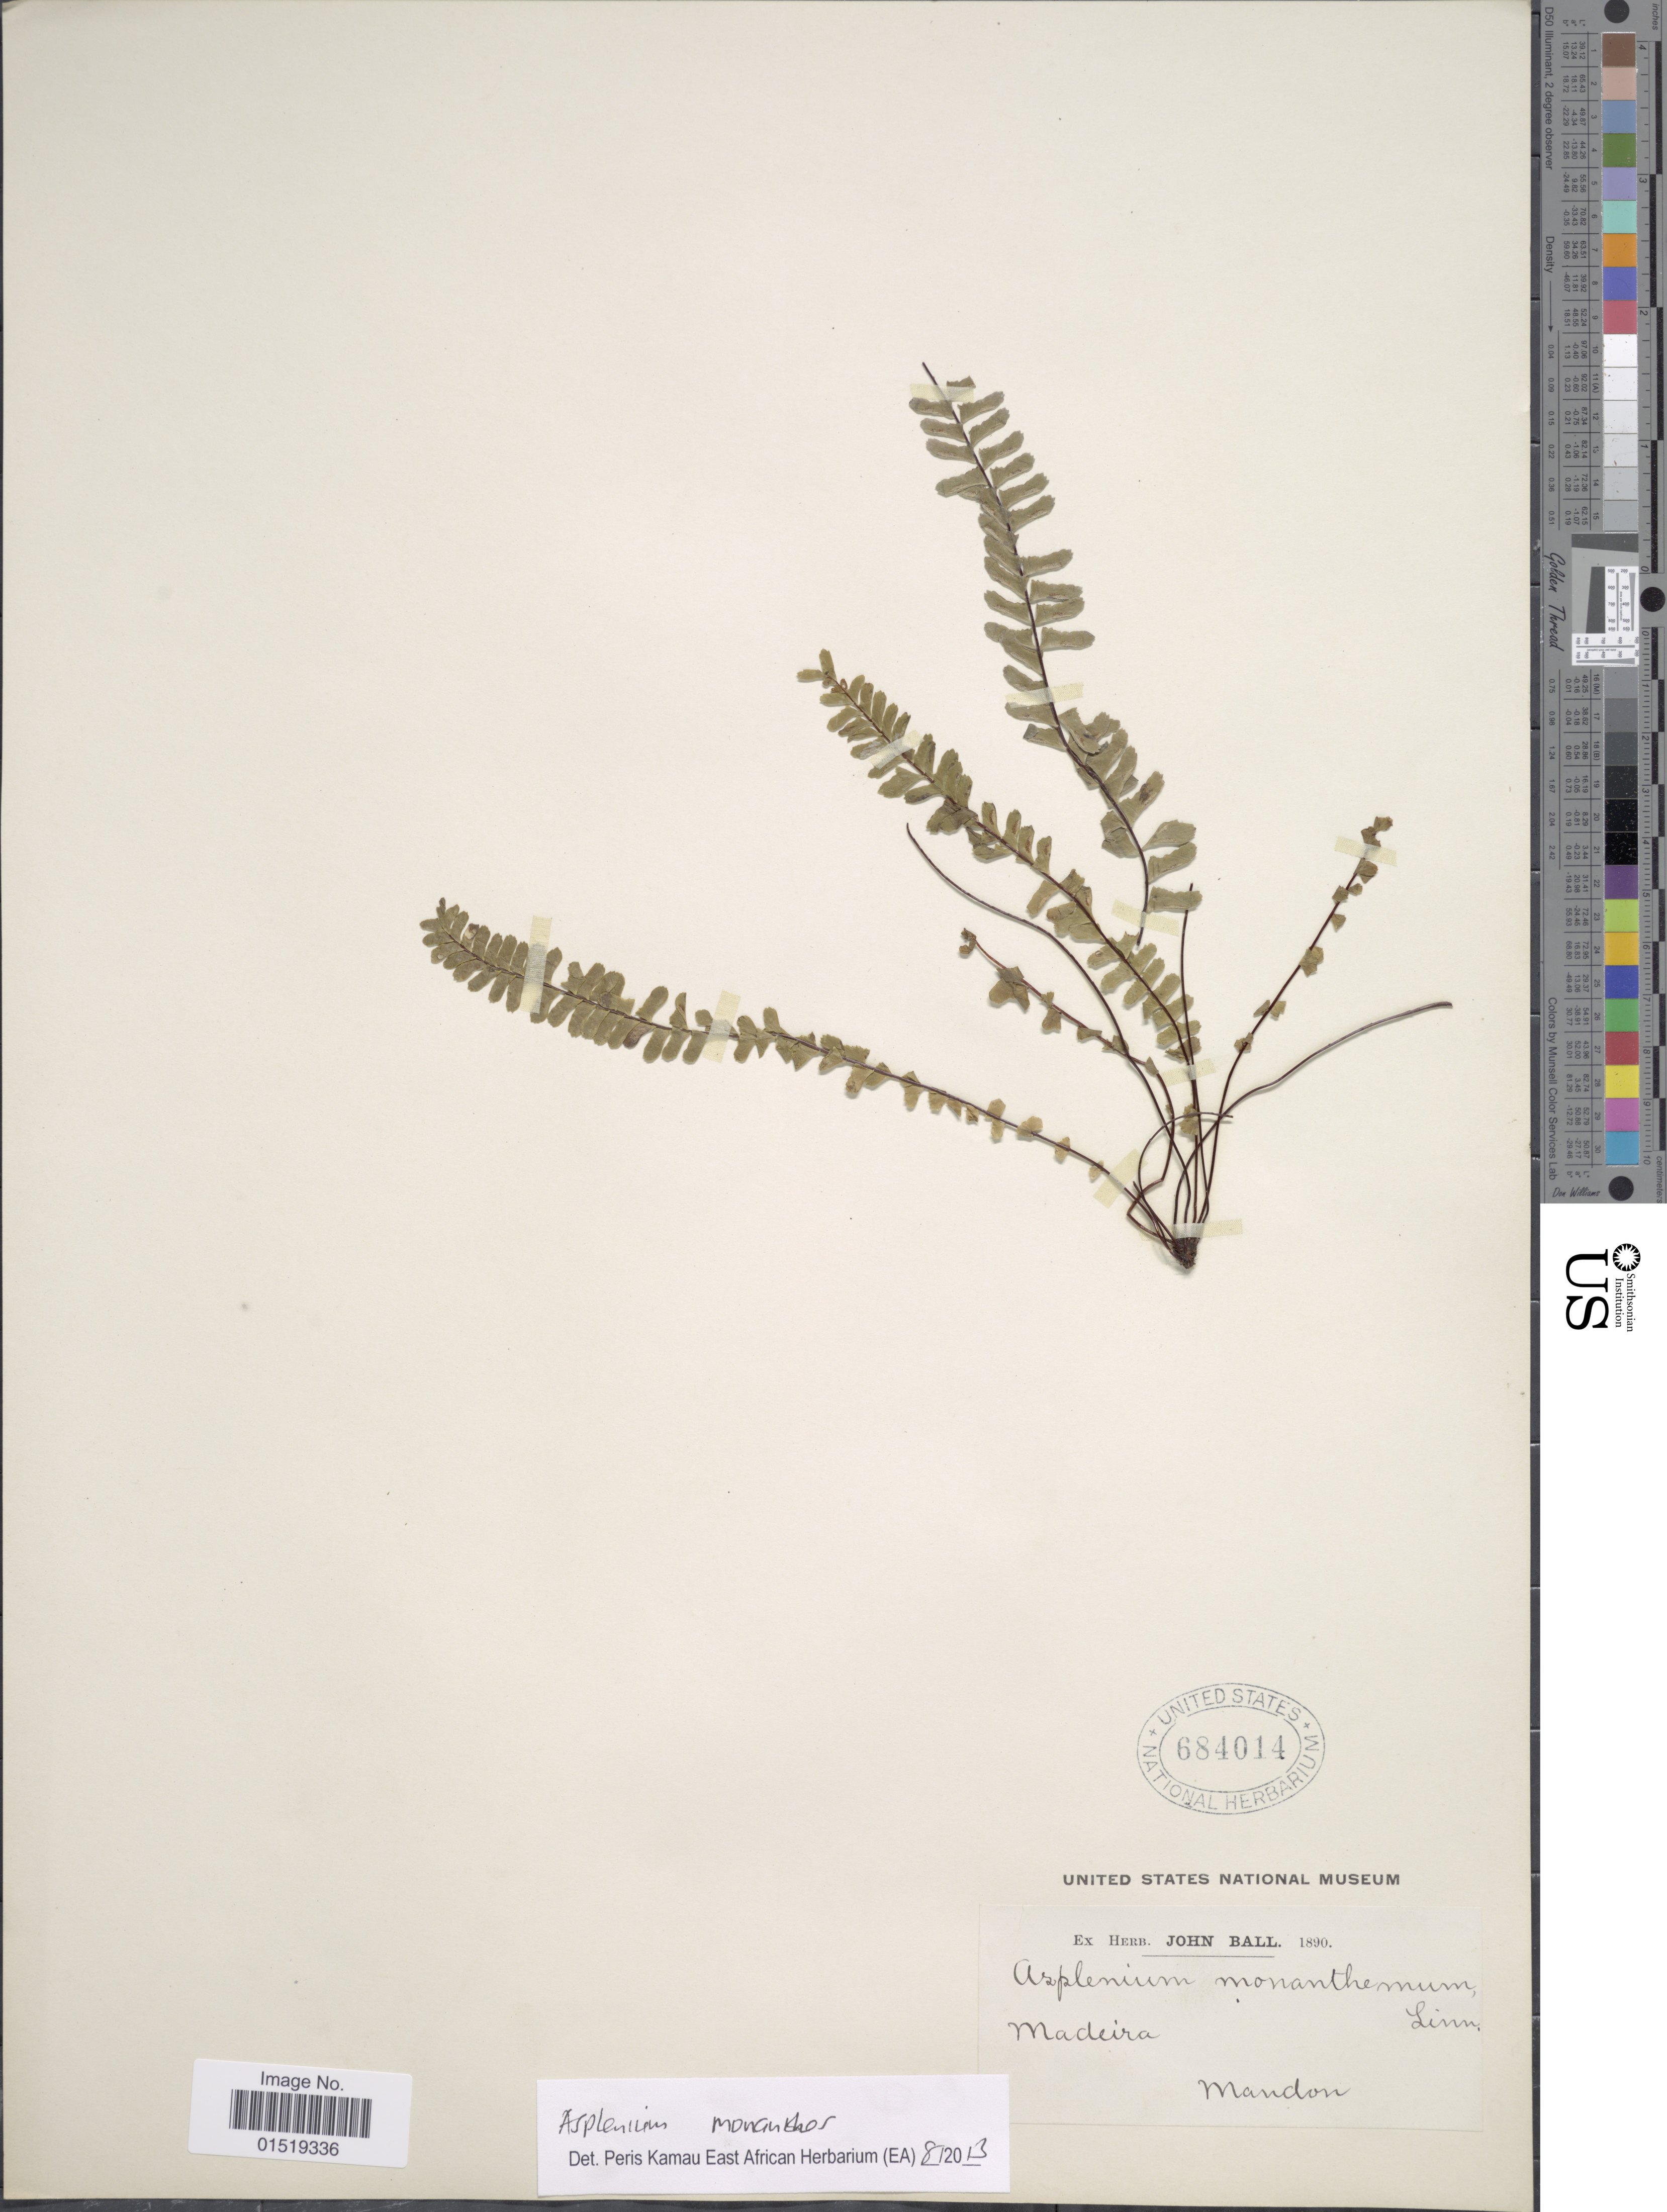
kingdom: Plantae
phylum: Tracheophyta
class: Polypodiopsida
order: Polypodiales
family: Aspleniaceae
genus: Asplenium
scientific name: Asplenium monanthes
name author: L.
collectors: ex herb. John Ball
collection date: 1890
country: Portugal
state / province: Madeira (Aut. Reg.)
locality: Madeira, Mandon.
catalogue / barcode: US 684014